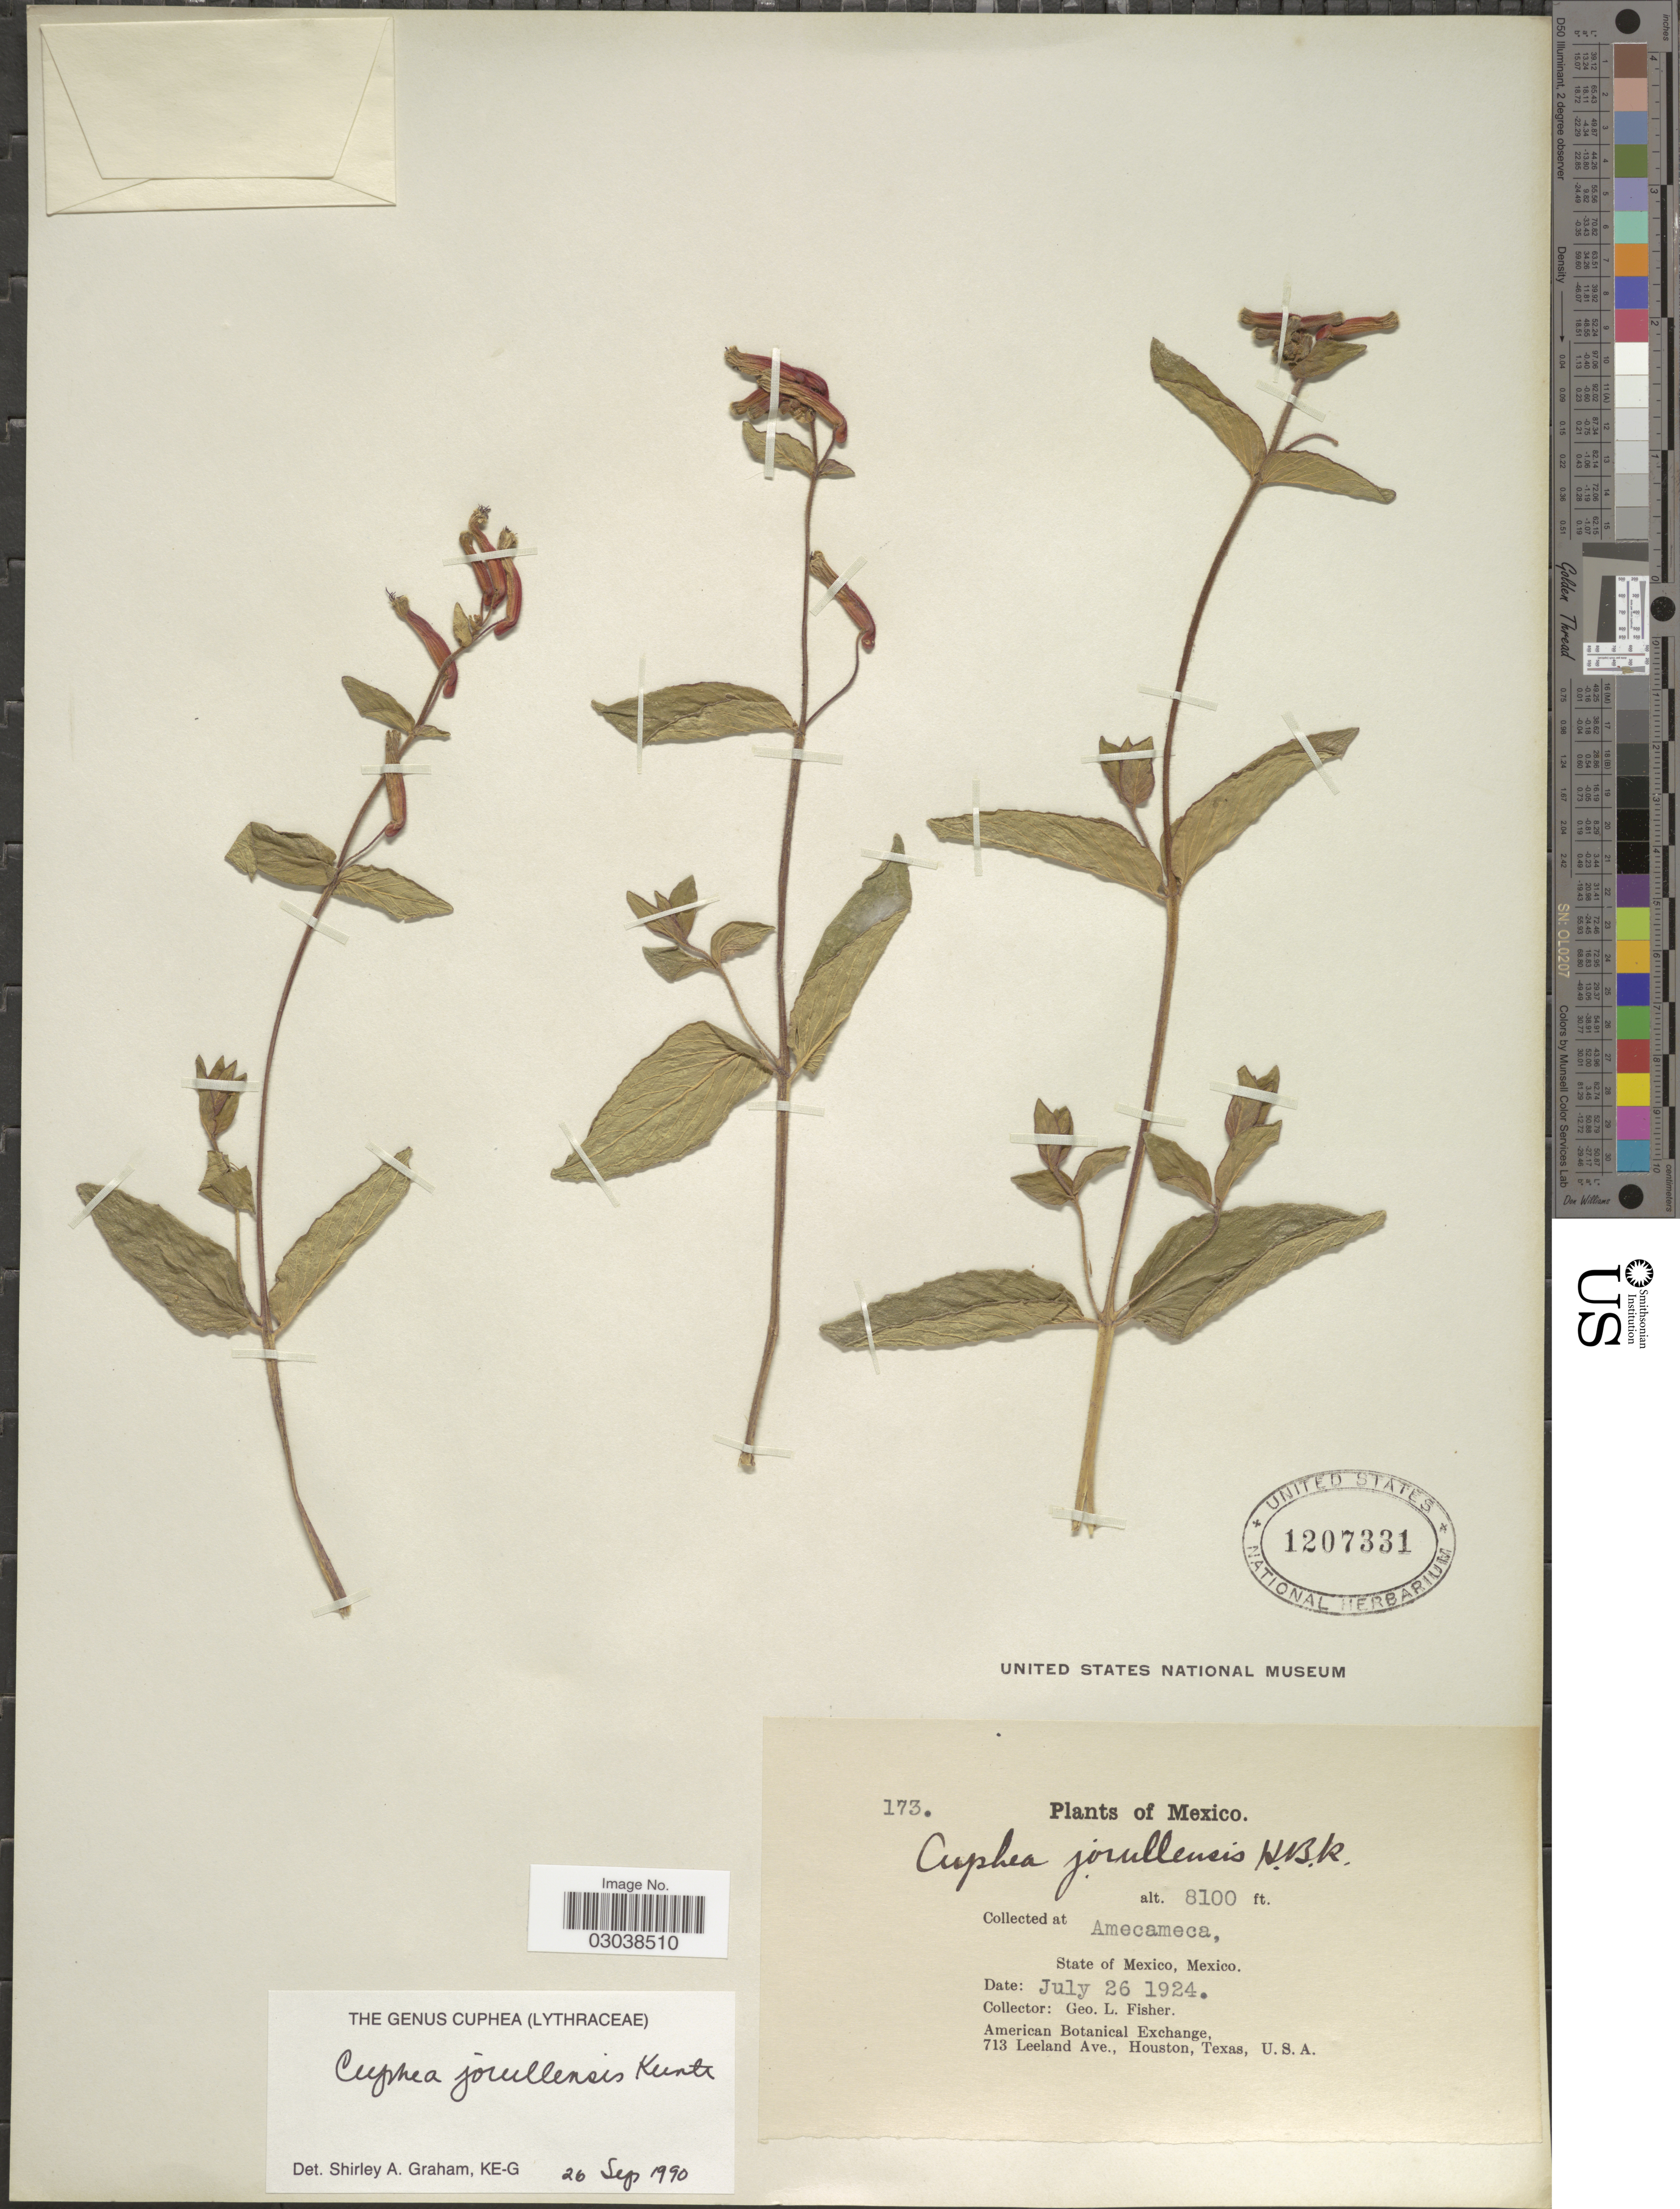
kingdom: Plantae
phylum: Tracheophyta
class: Magnoliopsida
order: Myrtales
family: Lythraceae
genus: Cuphea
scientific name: Cuphea jorullensis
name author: Kunth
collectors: G. L. Fisher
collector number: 173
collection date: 1924-07-26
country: Mexico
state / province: México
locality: Amecameca.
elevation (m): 2469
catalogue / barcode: US 1207331